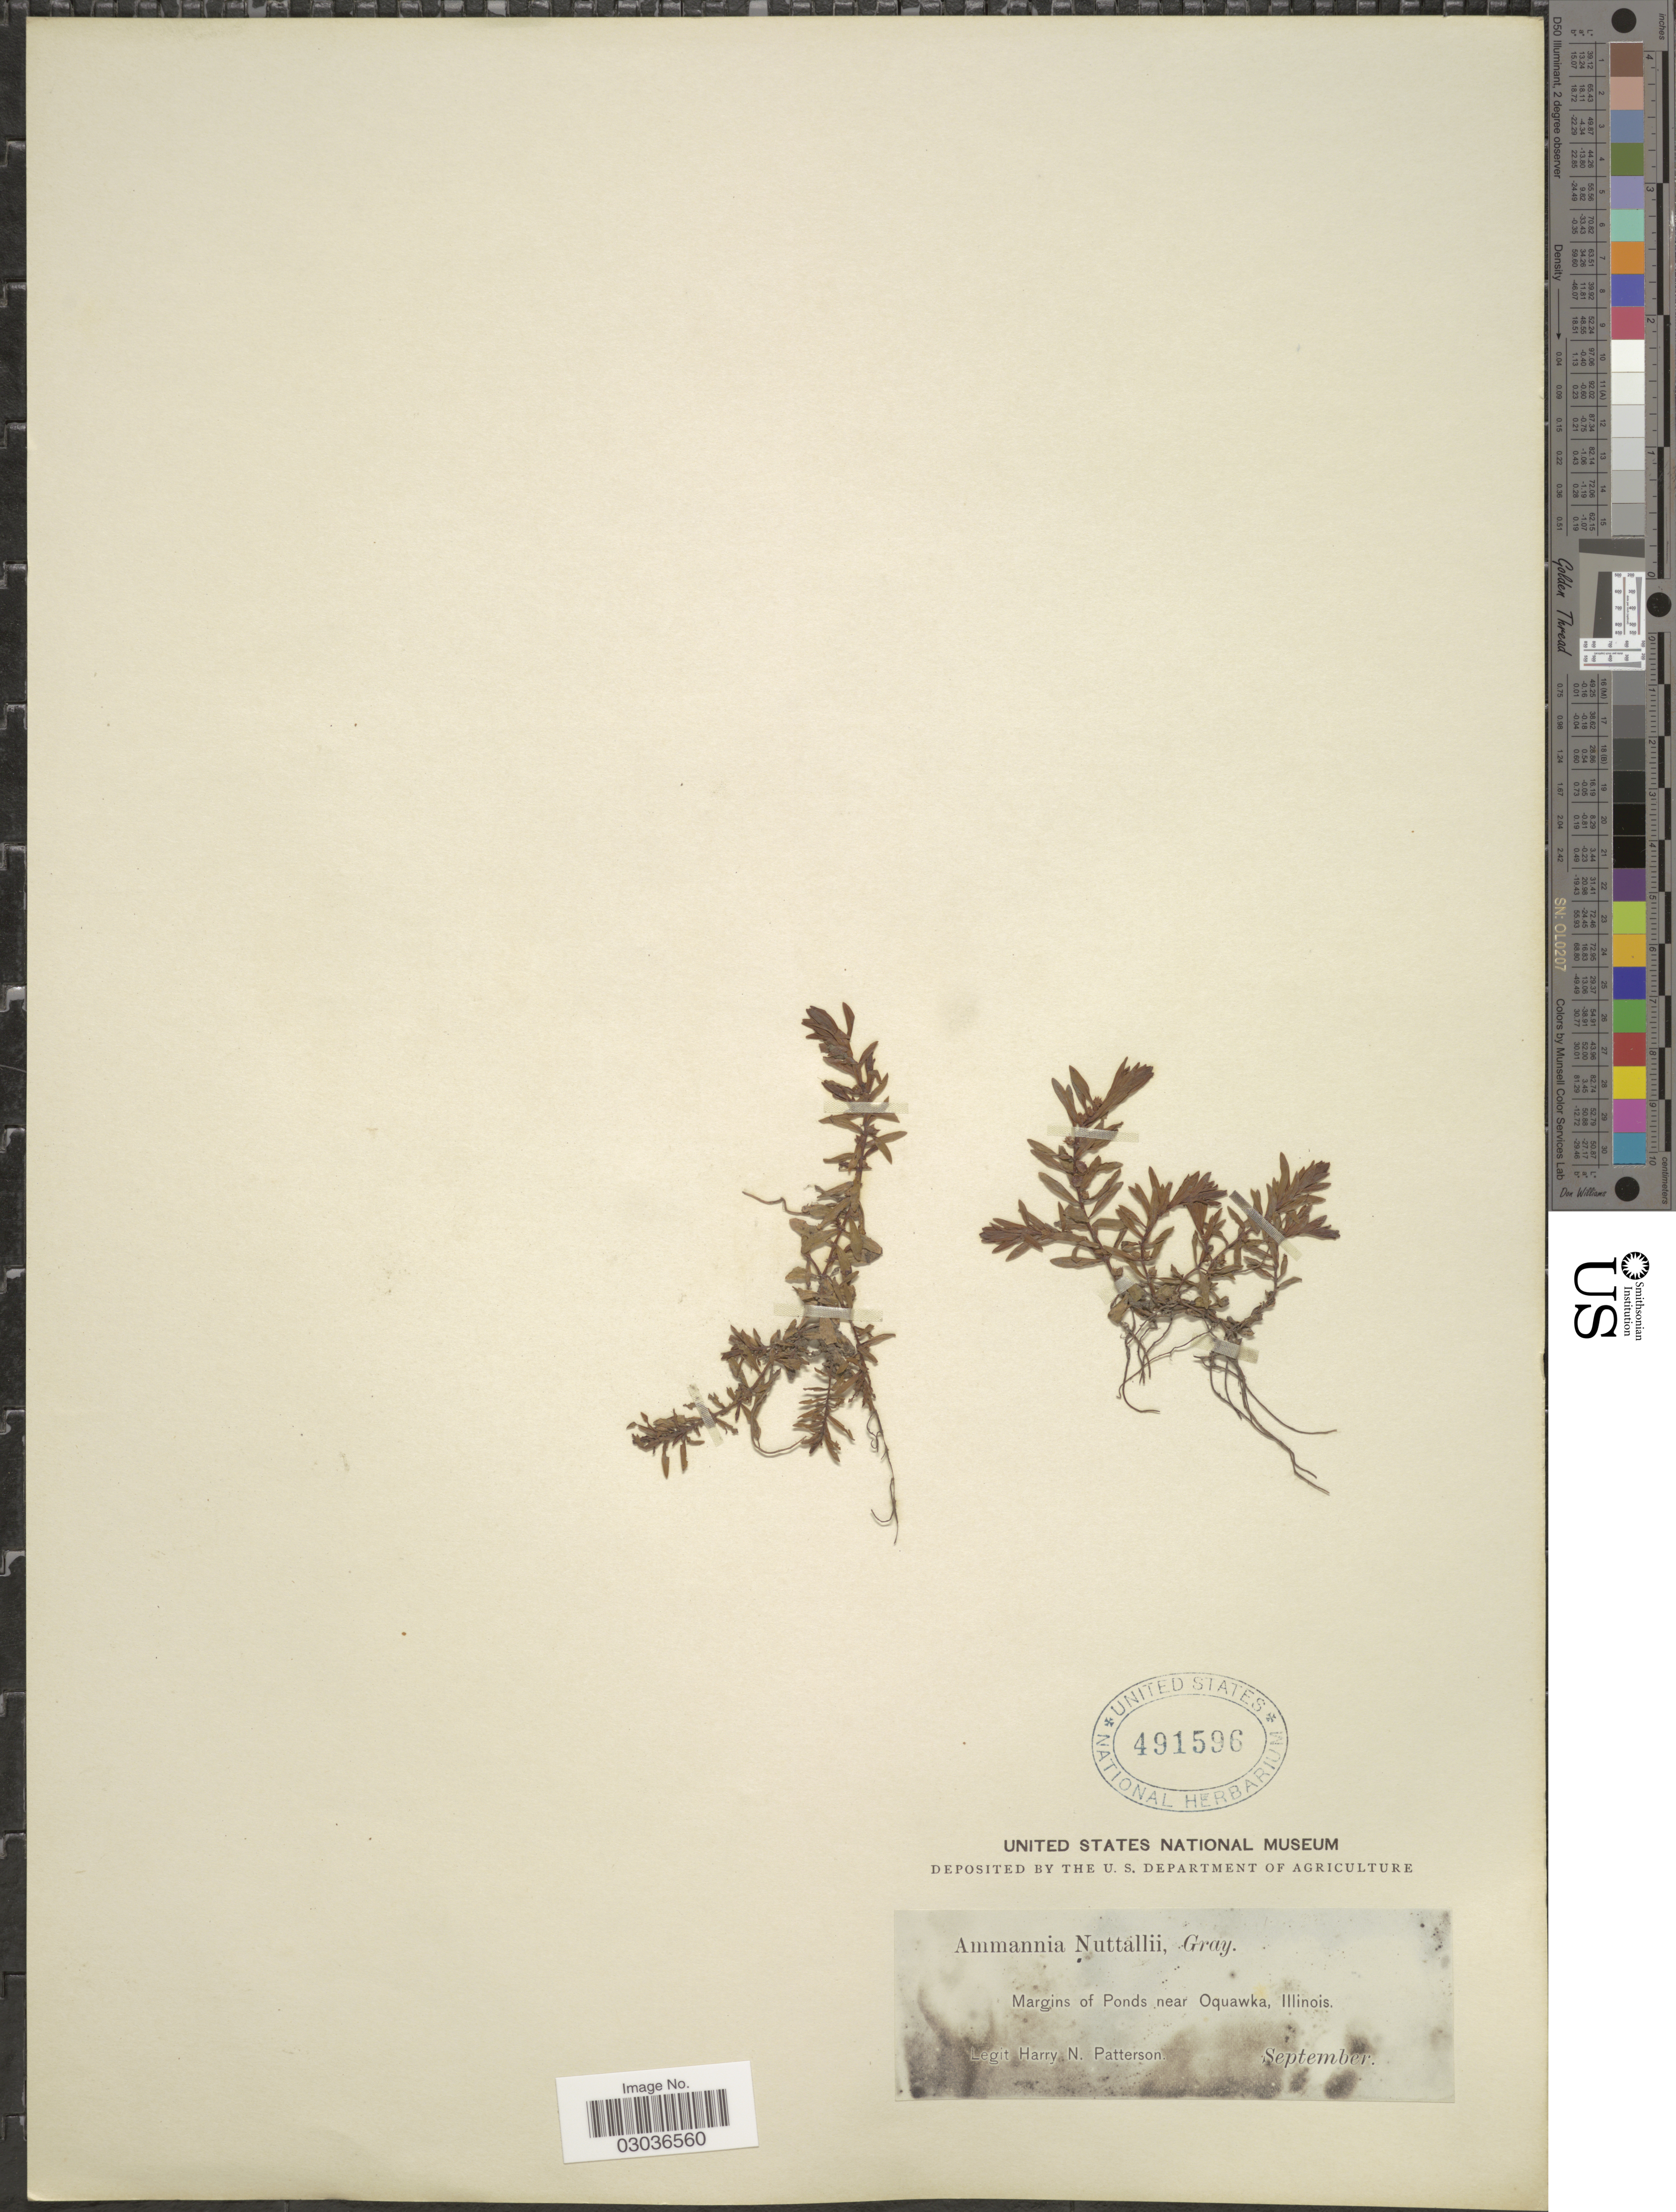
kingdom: Plantae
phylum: Tracheophyta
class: Magnoliopsida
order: Myrtales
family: Lythraceae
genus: Didiplis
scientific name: Didiplis diandra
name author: (Nutt. ex DC.) Alph. Wood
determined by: Strong, Mark T., (BOT), Smithsonian Institution - National Museum of Natural History (UNITED STATES)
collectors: H. N. Patterson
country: United States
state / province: Illinois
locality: Margin of Ponds near Oquawka.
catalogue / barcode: US 491596